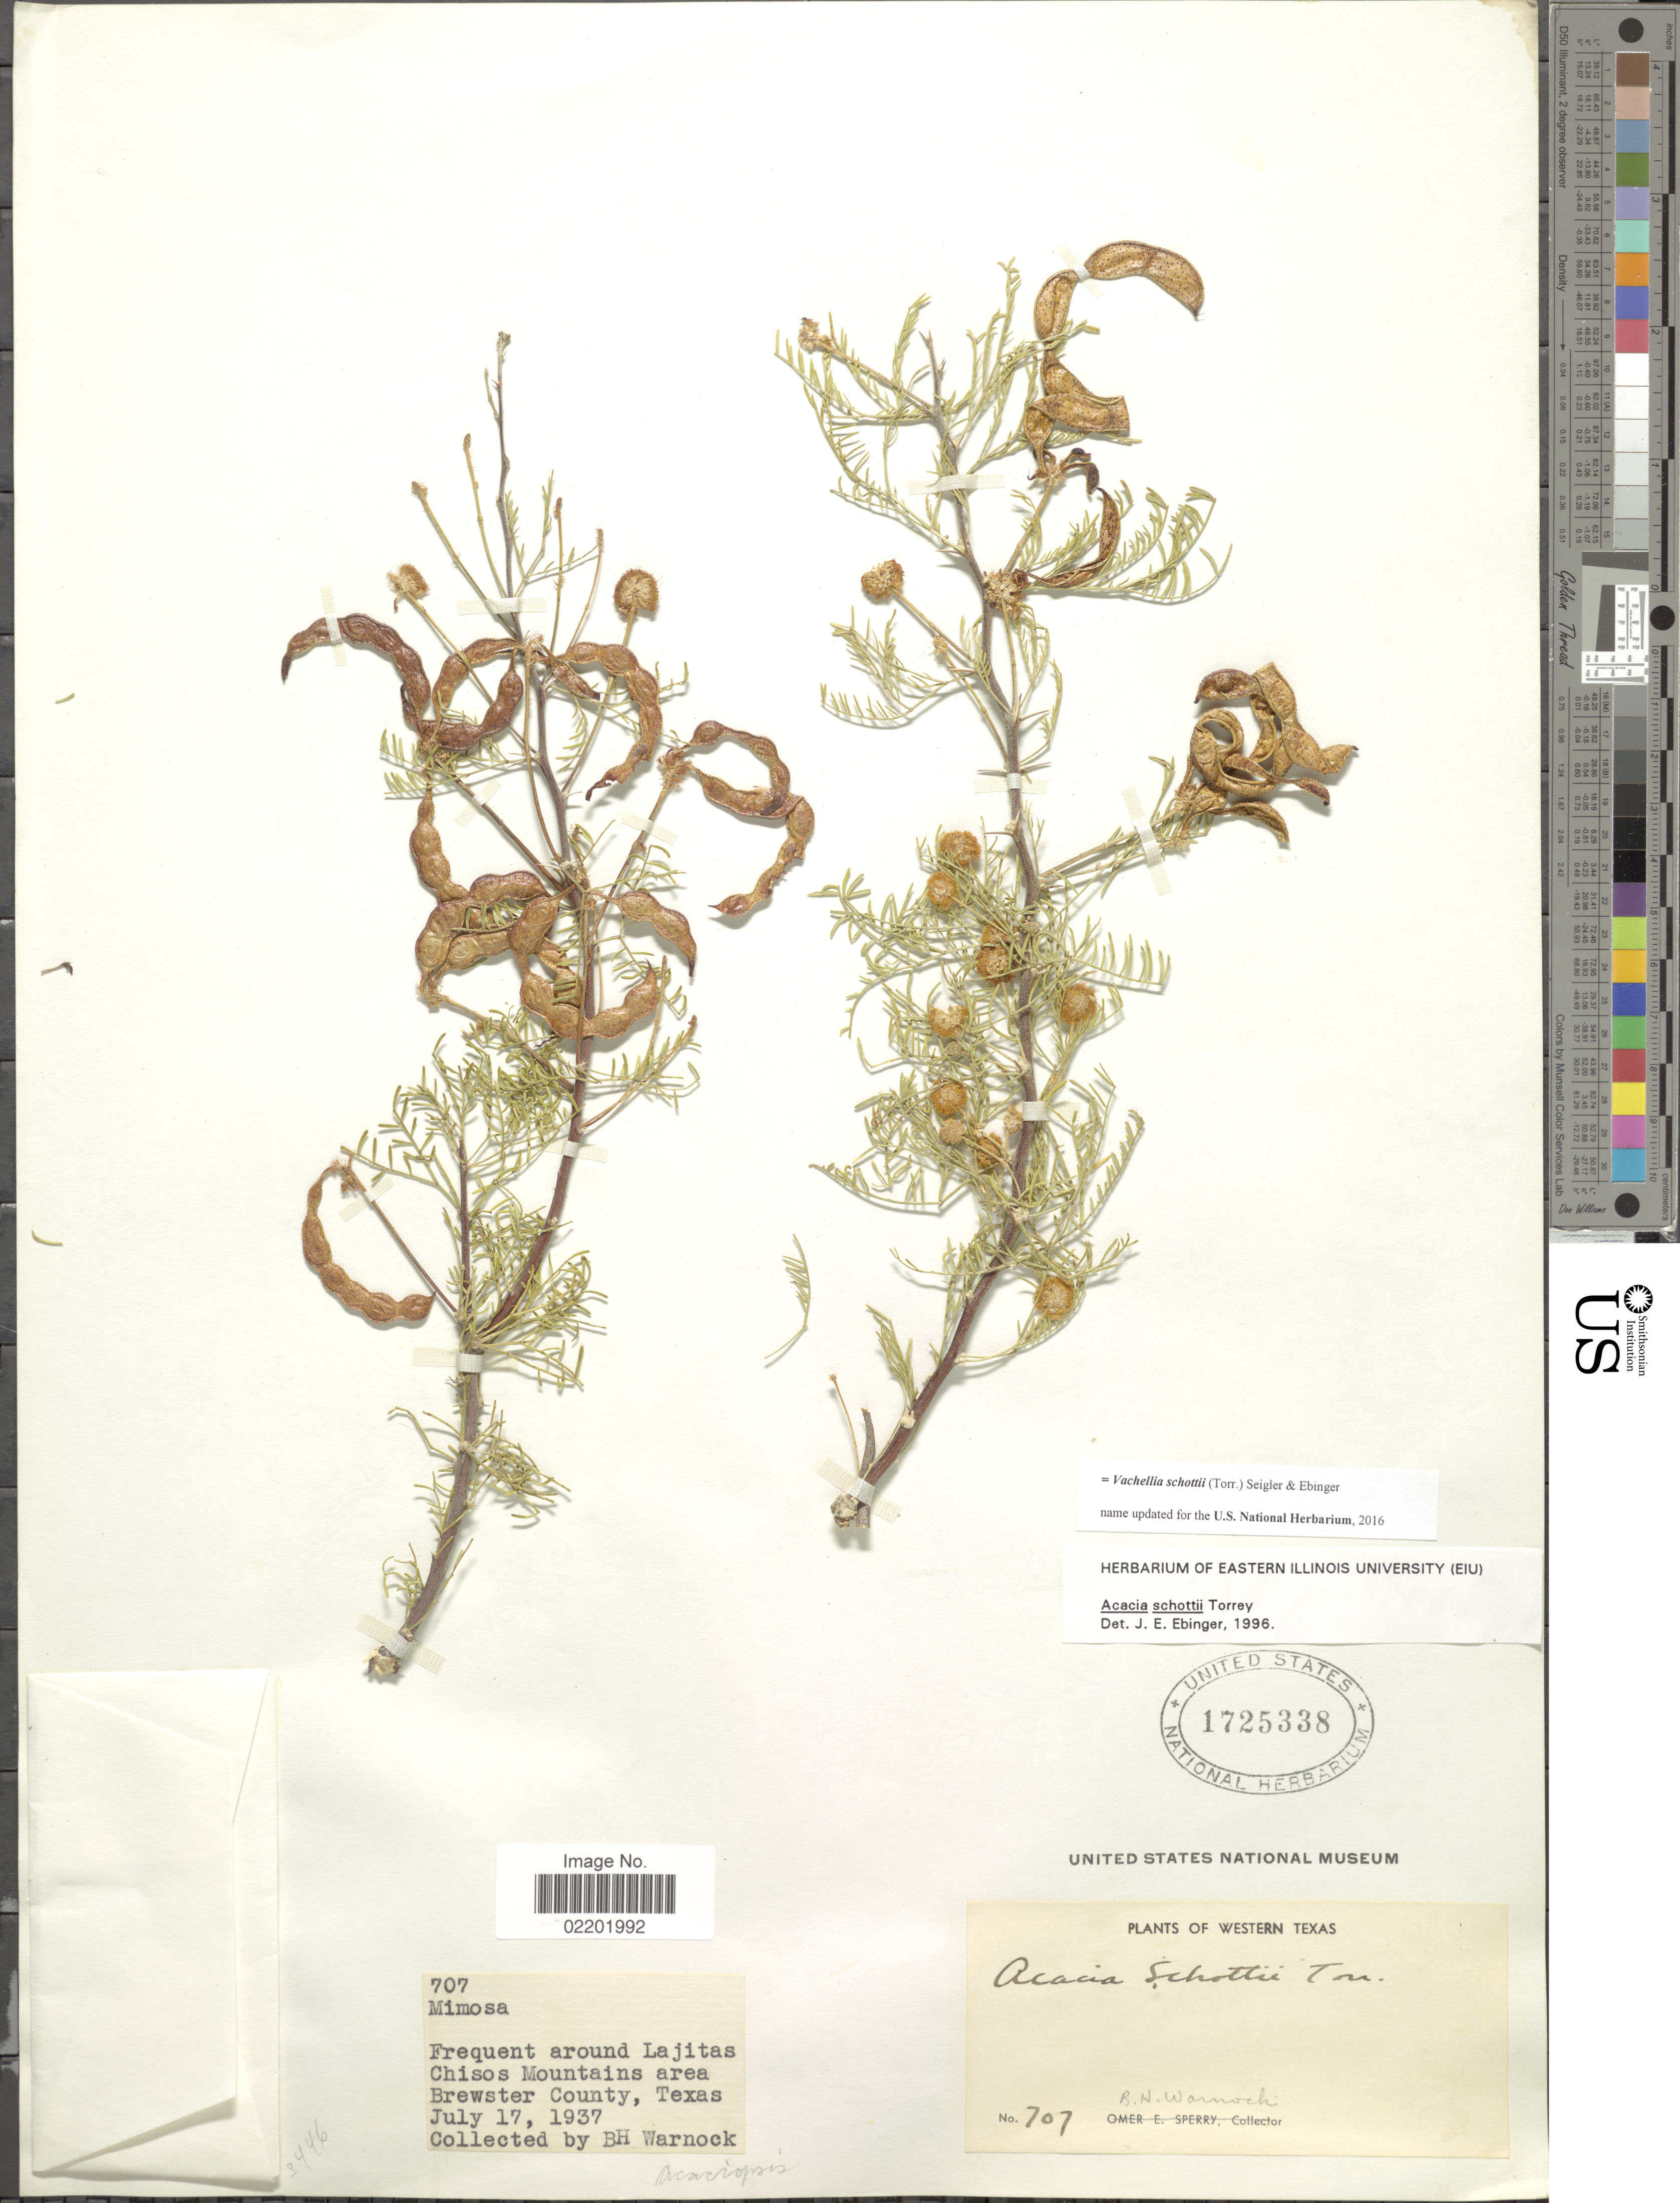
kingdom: Plantae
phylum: Tracheophyta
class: Magnoliopsida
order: Fabales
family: Fabaceae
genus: Vachellia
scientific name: Vachellia schottii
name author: (Torr.) Seigler & Ebinger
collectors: B. H. Warnock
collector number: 707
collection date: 1937-07-17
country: United States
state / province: Texas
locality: Western Texas, around Lajitas, Chisos Mountains area, Brewster County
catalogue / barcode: US 1725338